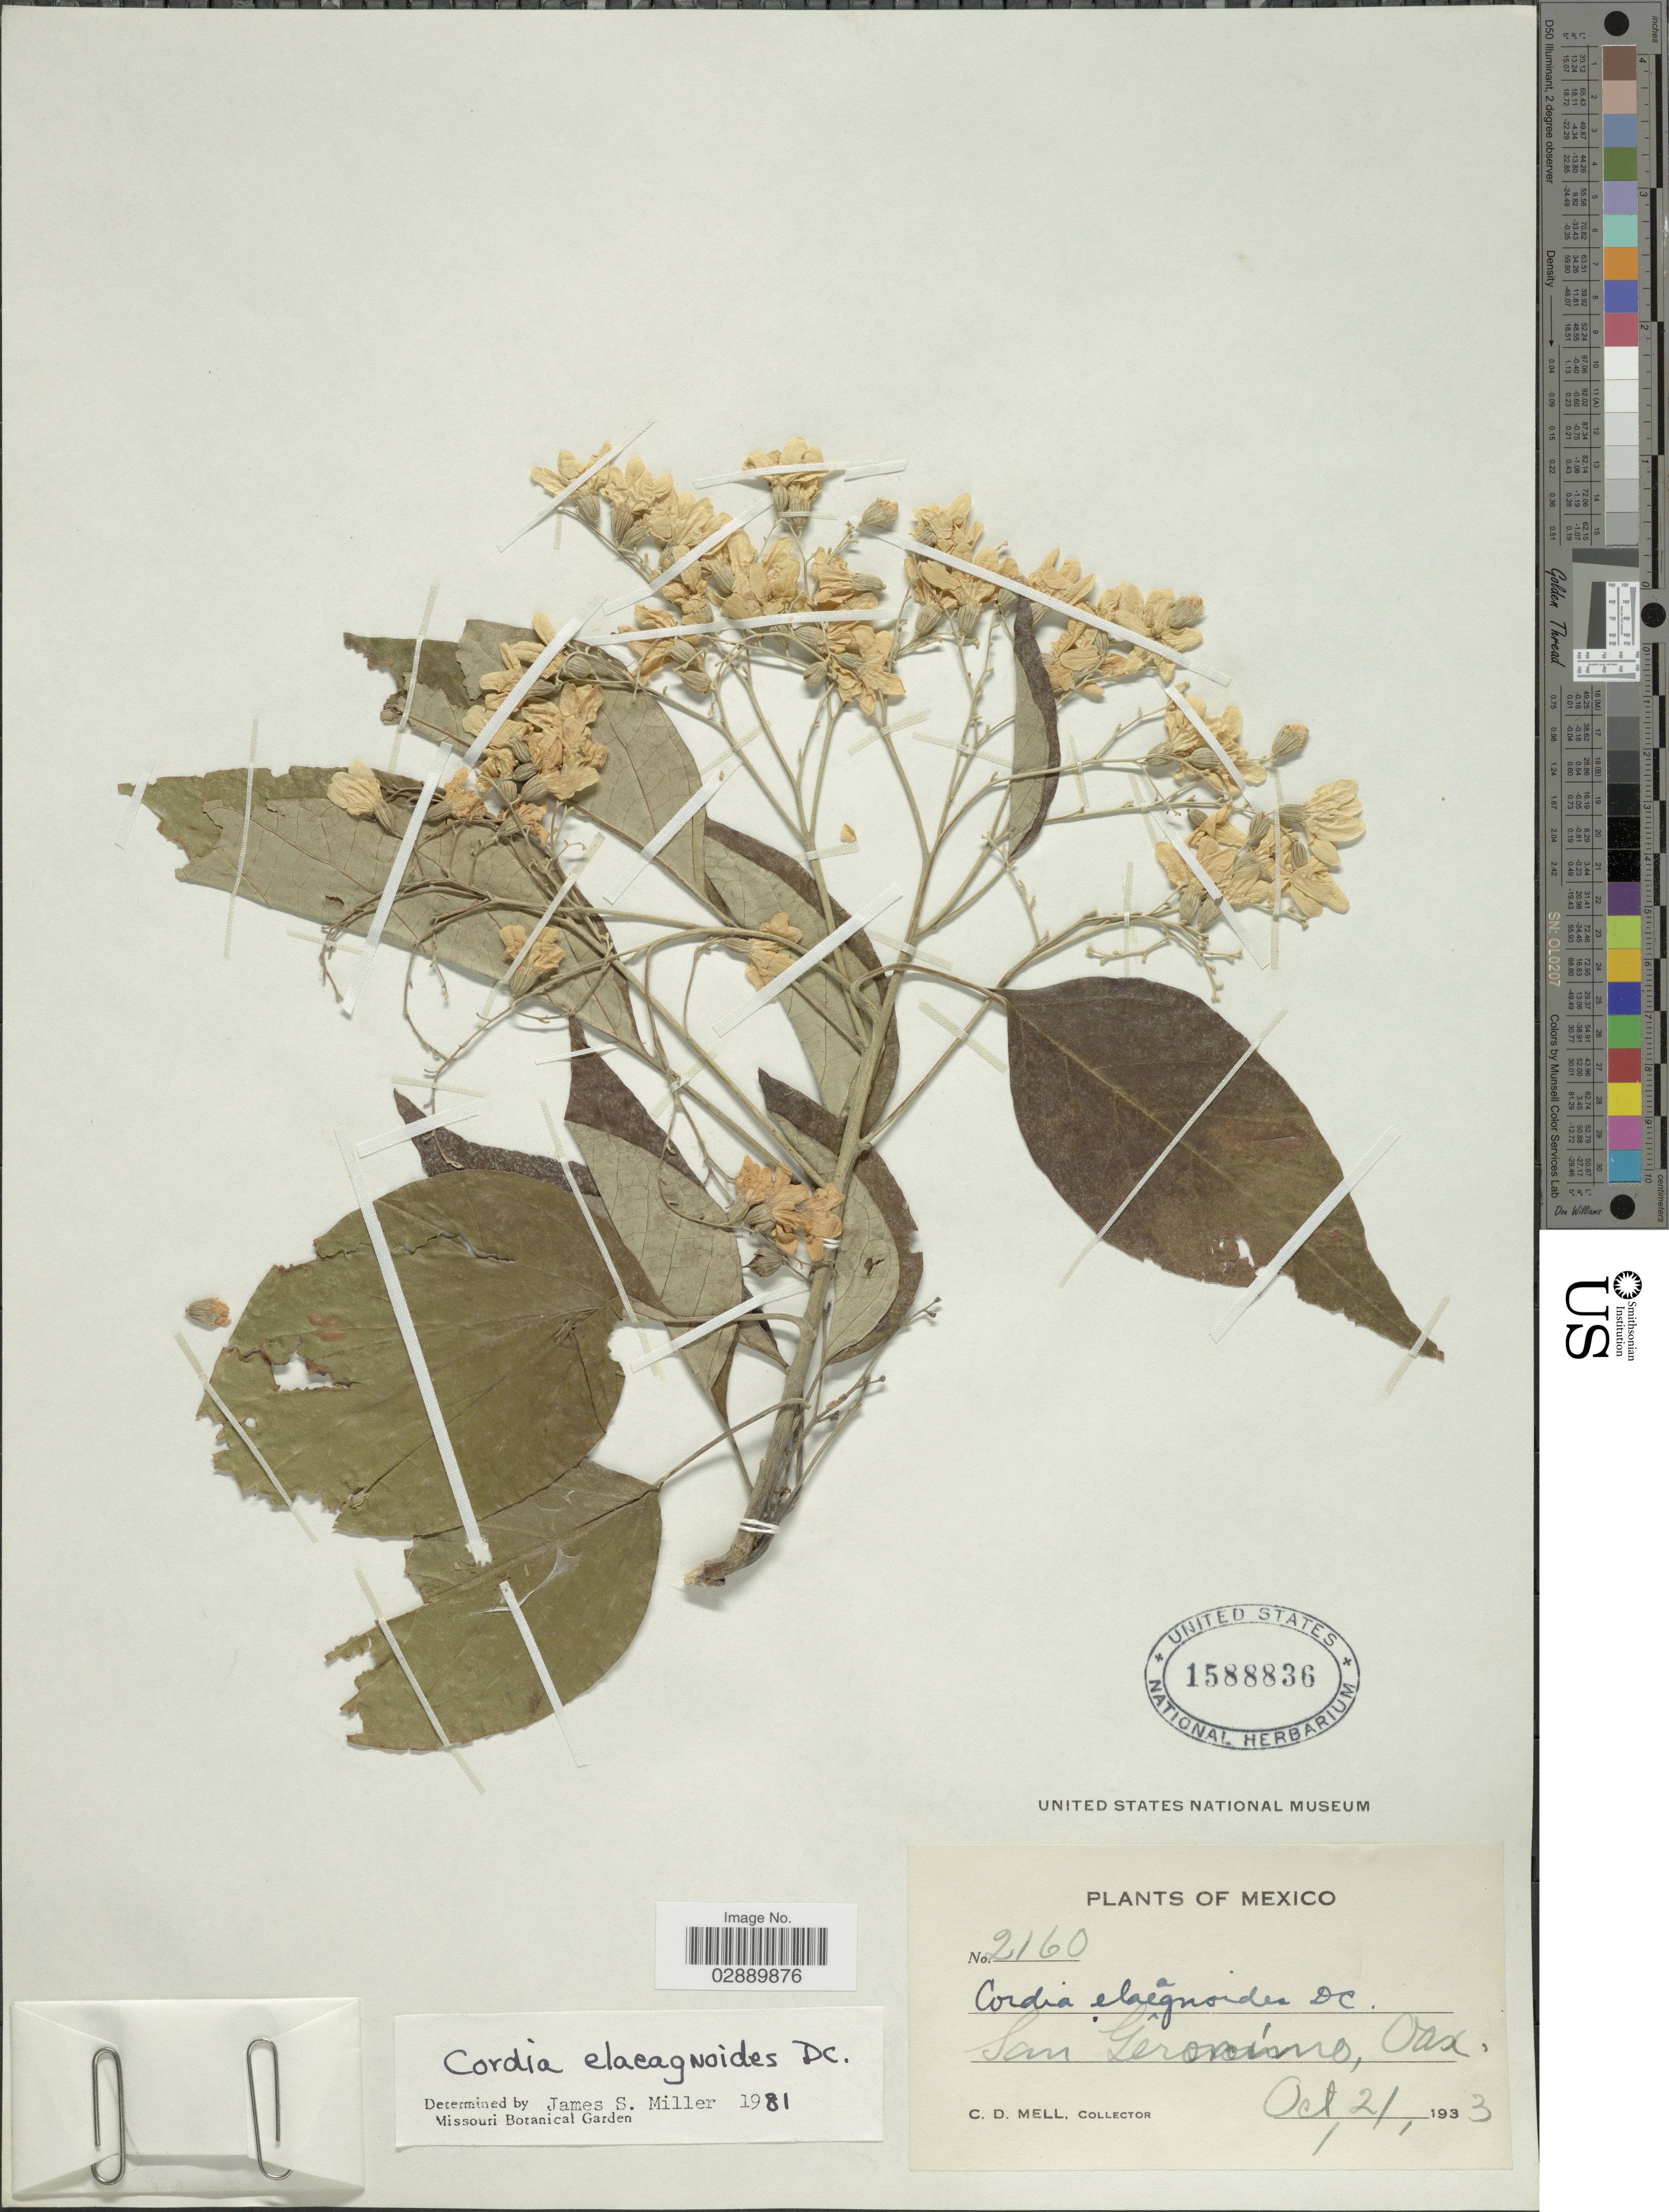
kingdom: Plantae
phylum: Tracheophyta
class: Magnoliopsida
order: Boraginales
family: Cordiaceae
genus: Cordia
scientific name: Cordia elaeagnoides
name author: A. DC.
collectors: C. D. Mell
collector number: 2160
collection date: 1933-10-21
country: Mexico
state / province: Oaxaca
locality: San Geronimo.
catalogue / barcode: US 1588836